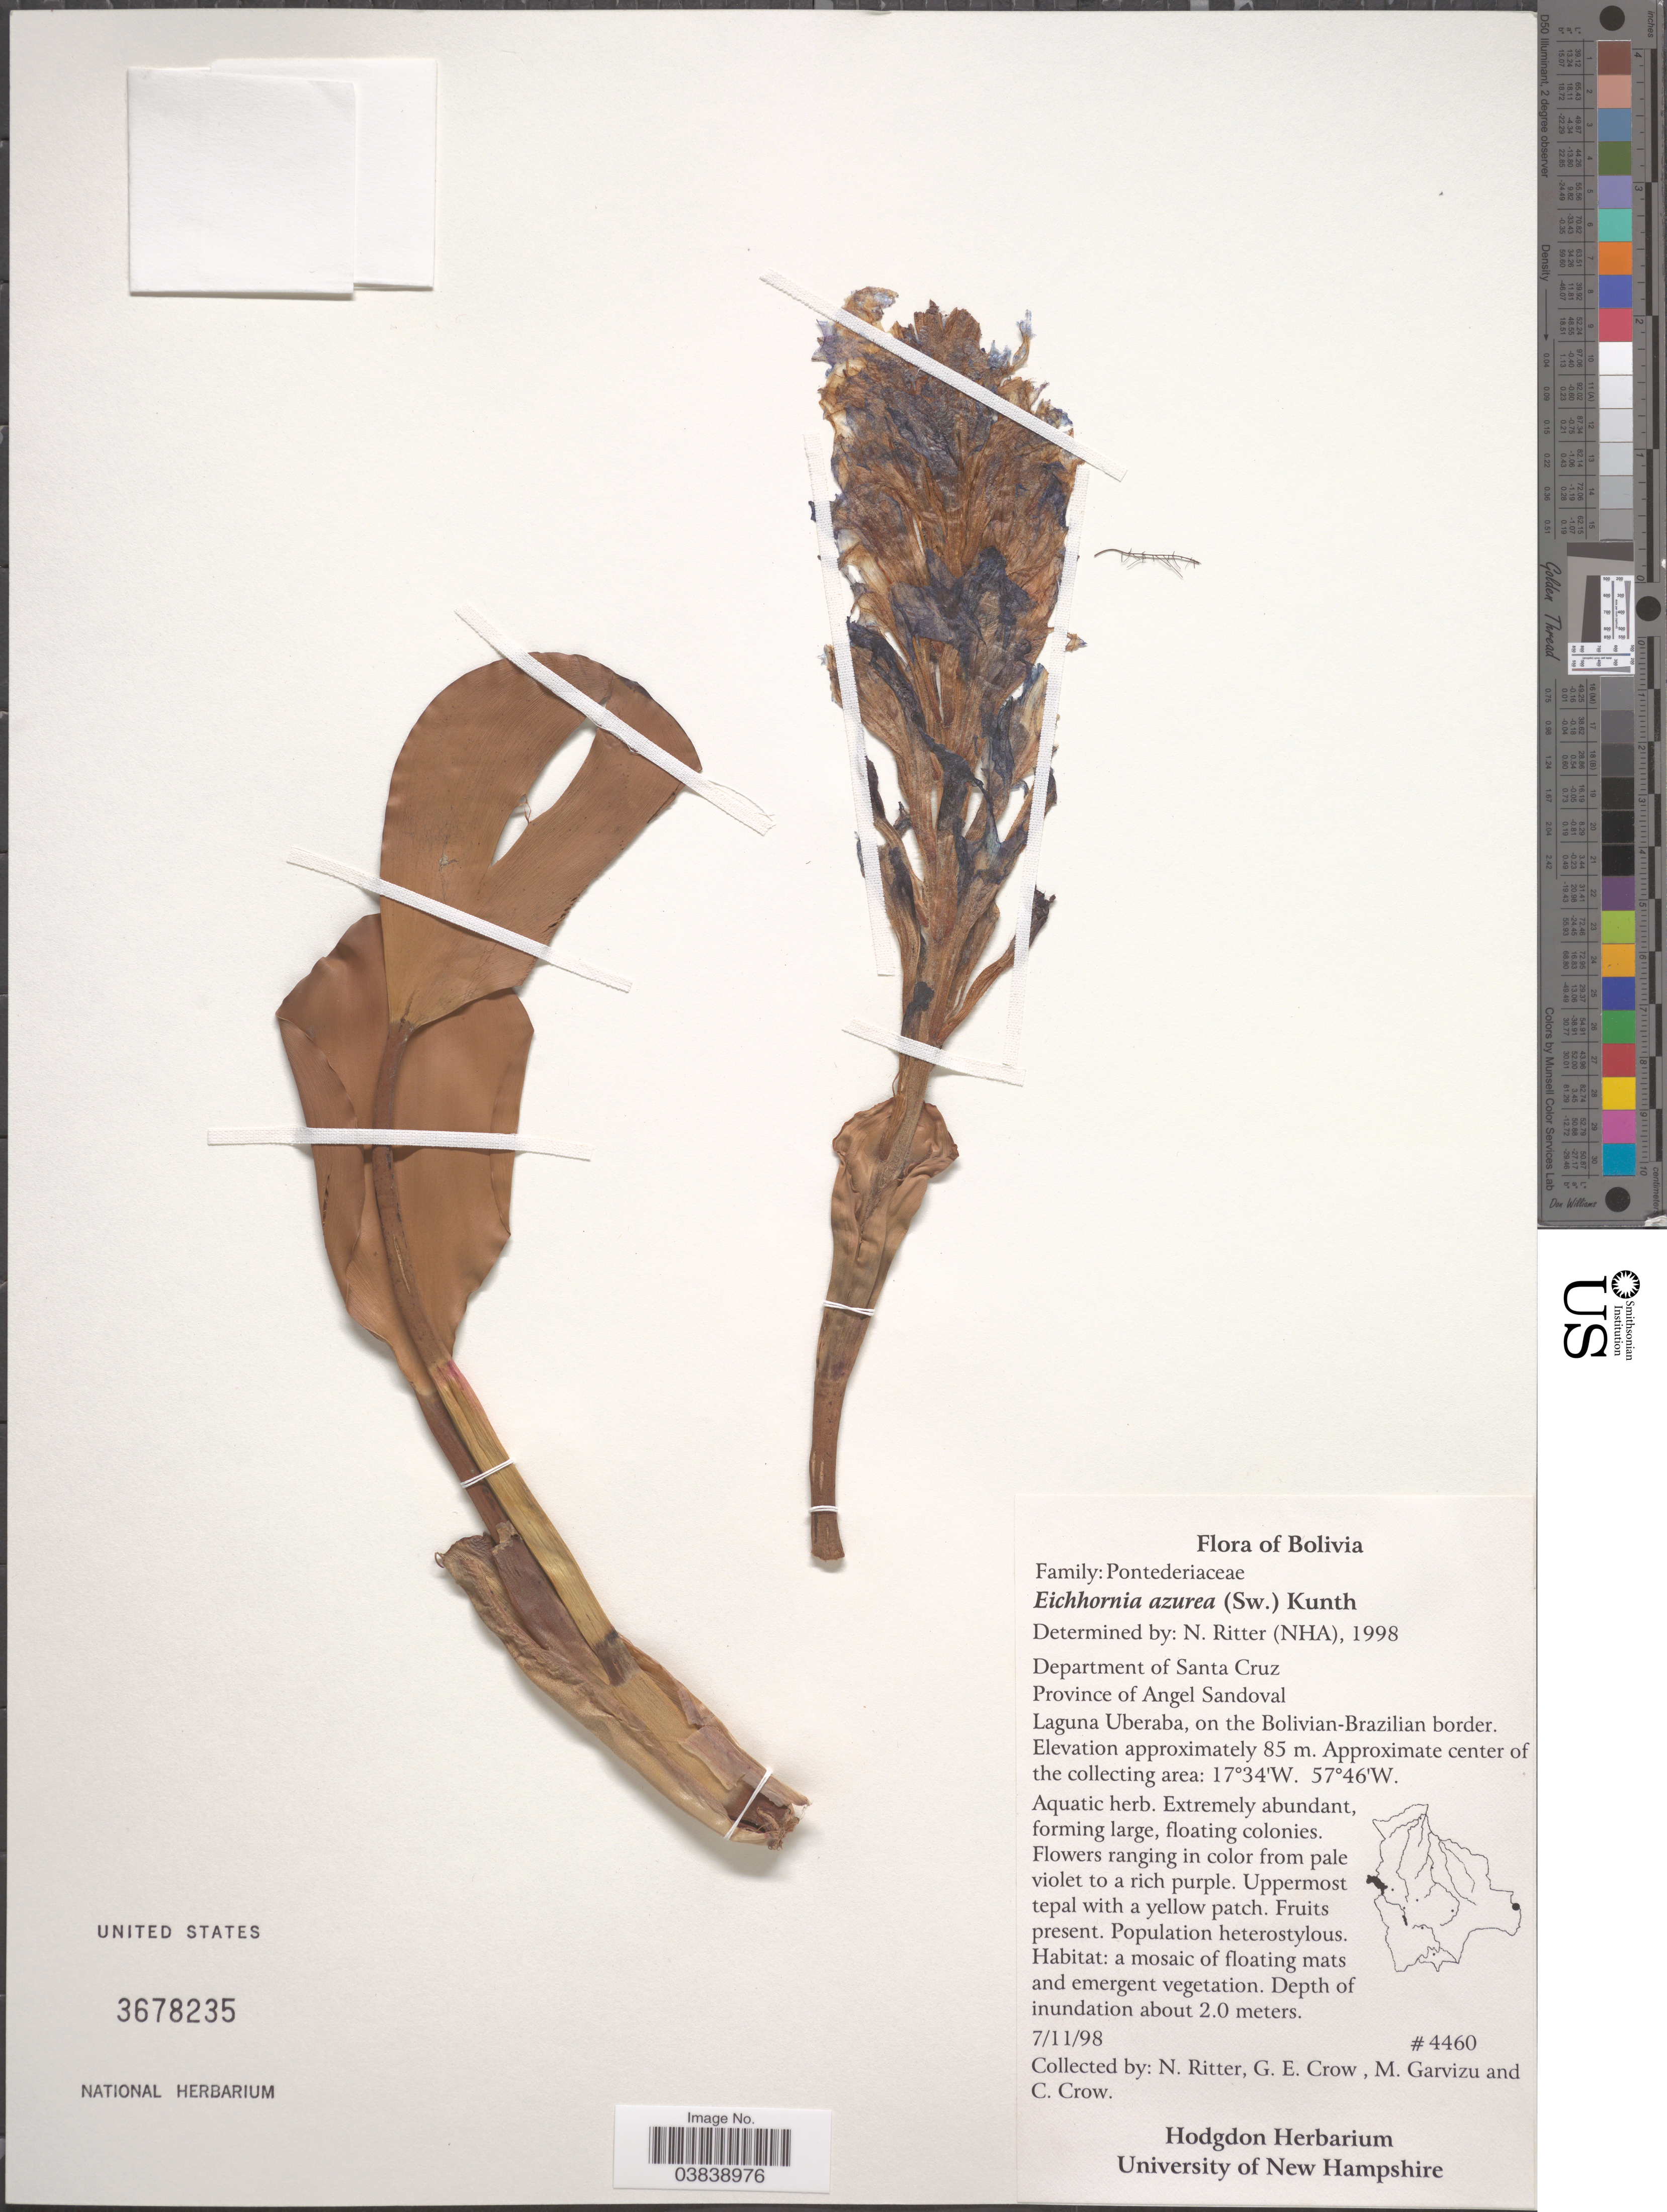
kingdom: Plantae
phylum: Tracheophyta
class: Liliopsida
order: Commelinales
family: Pontederiaceae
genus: Eichhornia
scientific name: Eichhornia azurea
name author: (Sw.) Kunth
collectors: N. Ritter, G. Crow, M. Garvizu & C. Crow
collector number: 4460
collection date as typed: Transcribed d/m/y: 7/11/98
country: Bolivia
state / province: Santa Cruz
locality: Department of Santa Cruz. Province of Angel Sandoval. Laguna Uberaba, on the Bolivian-Brazilian border. Approximate center of the collecting area.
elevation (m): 85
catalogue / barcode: US 3678235